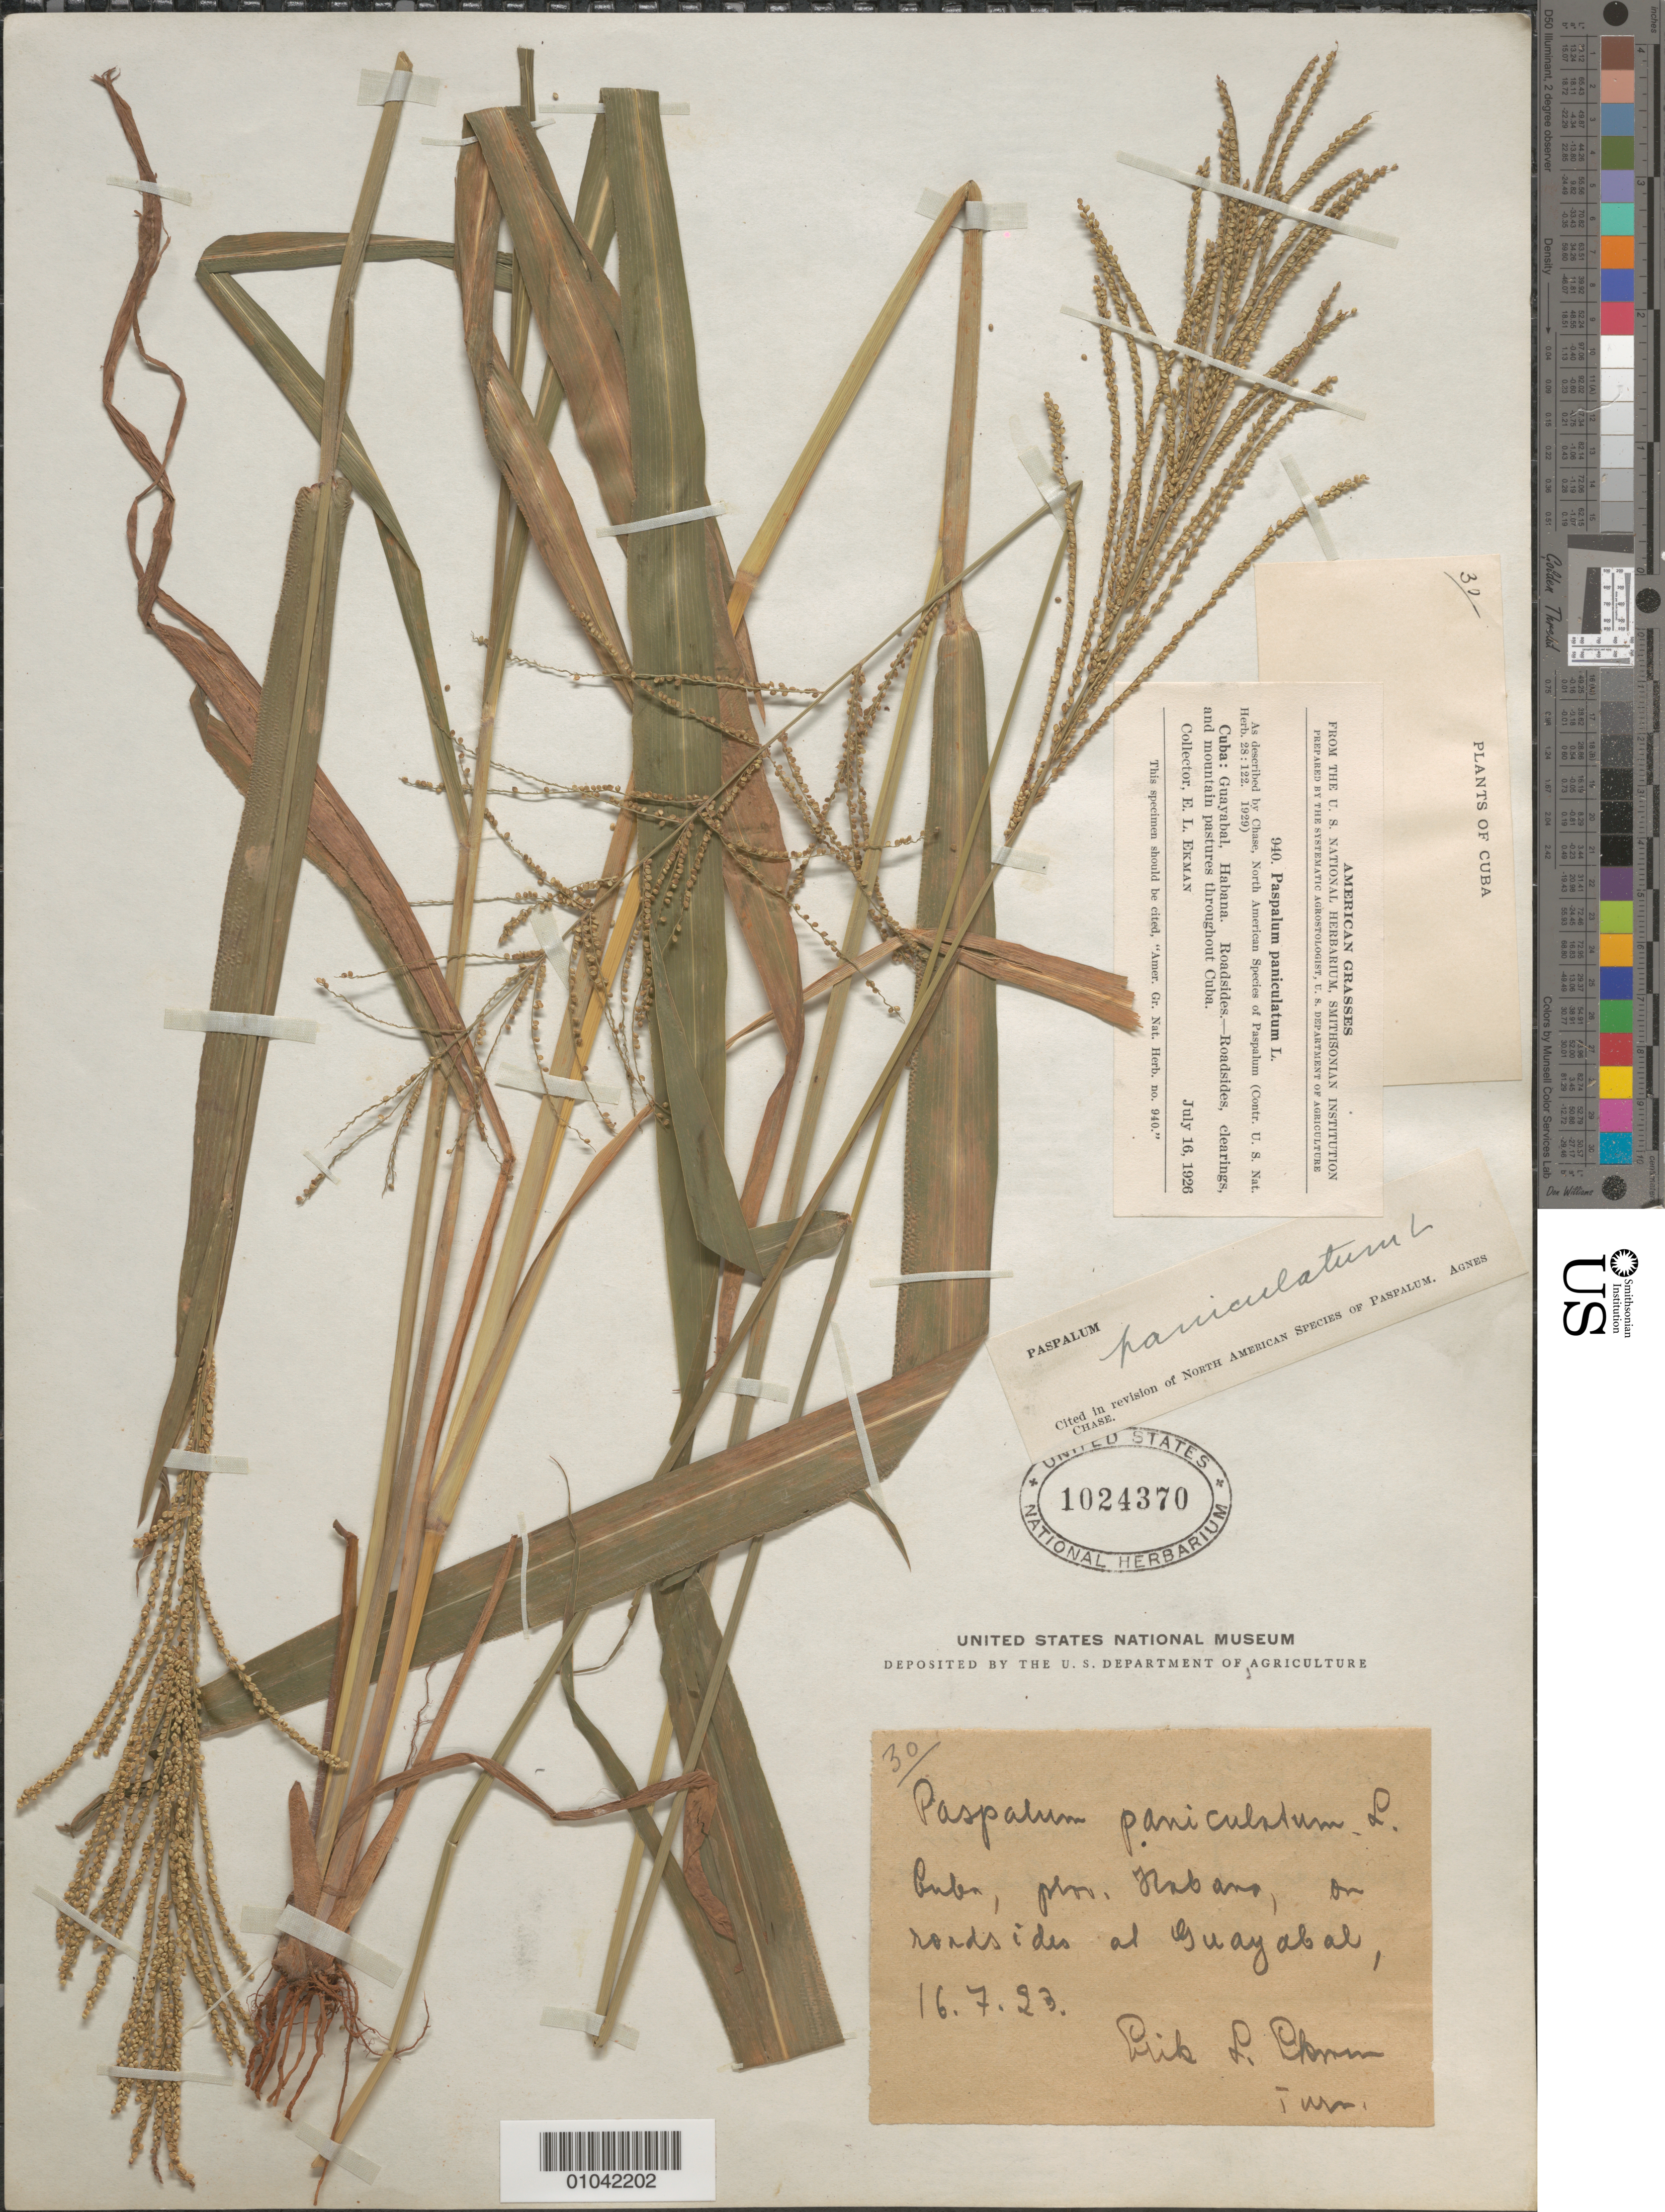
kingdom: Plantae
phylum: Tracheophyta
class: Liliopsida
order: Poales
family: Poaceae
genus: Paspalum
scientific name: Paspalum paniculatum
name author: L.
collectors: E. L. Ekman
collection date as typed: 16 Jul 1923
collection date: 1923-07-16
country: Cuba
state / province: La Habana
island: Cuba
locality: Guayabal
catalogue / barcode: US 1024370